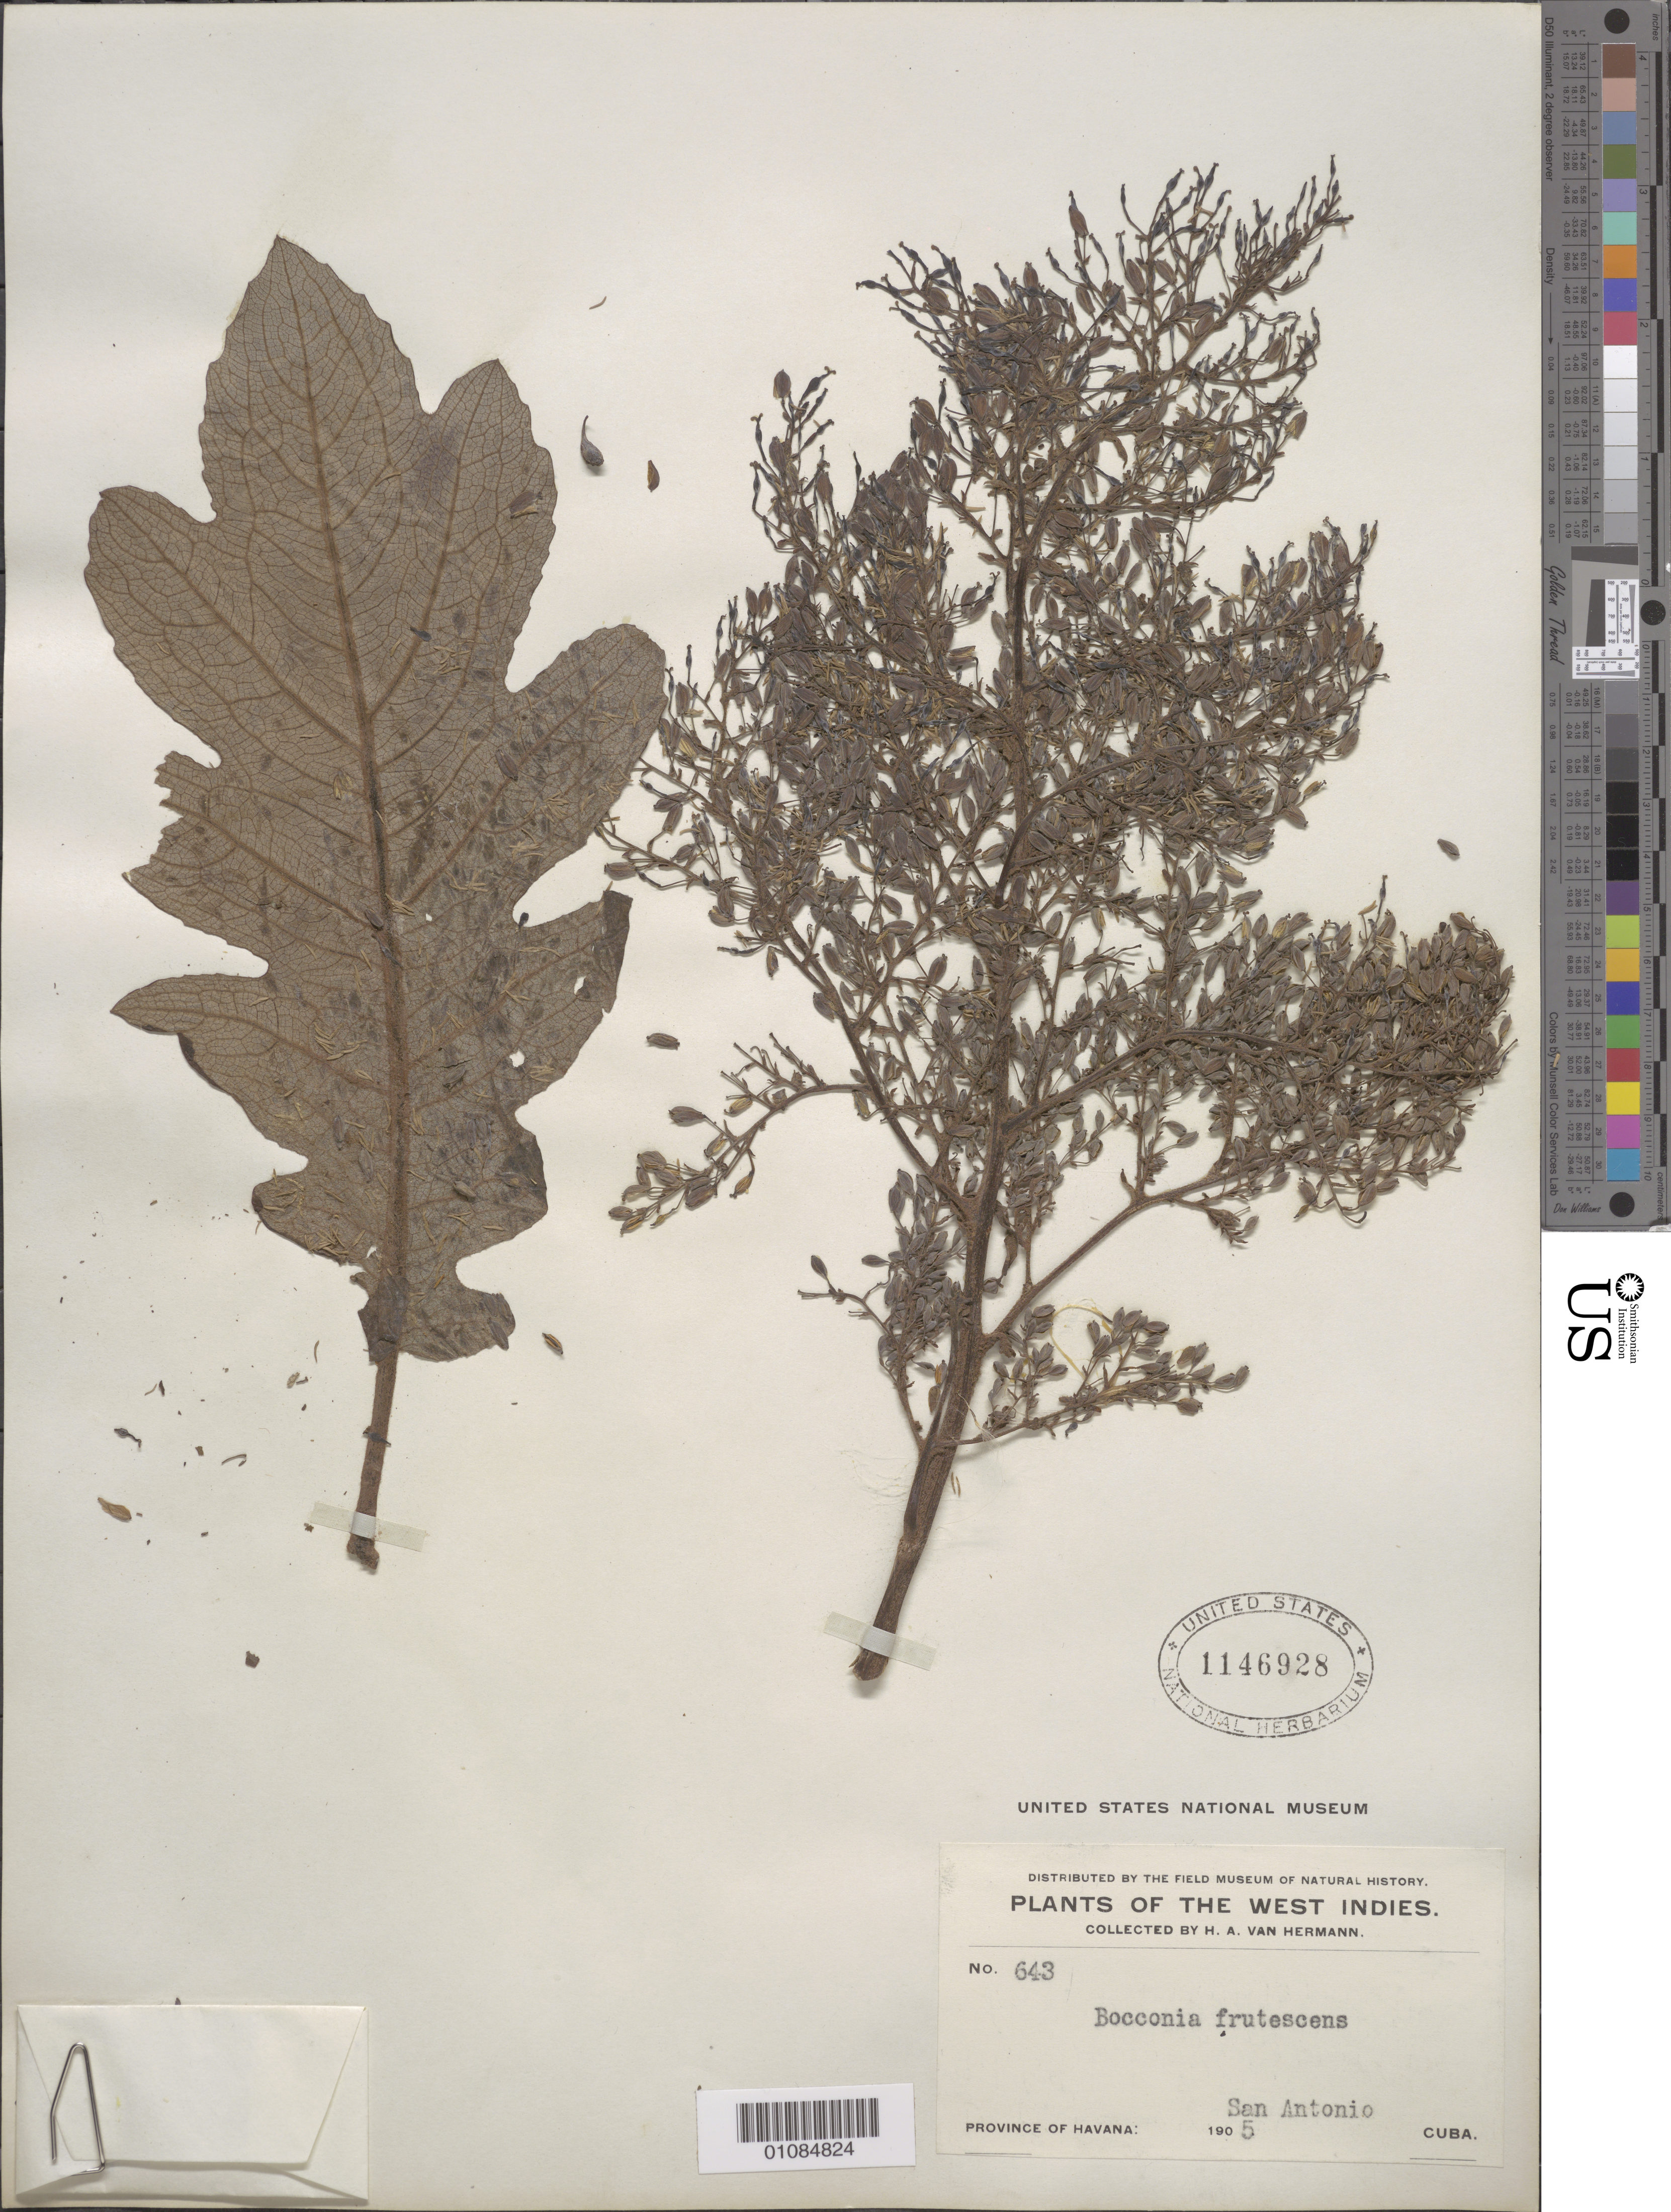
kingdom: Plantae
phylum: Tracheophyta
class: Magnoliopsida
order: Ranunculales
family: Papaveraceae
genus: Bocconia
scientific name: Bocconia frutescens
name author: L.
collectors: H. A. Van Hermann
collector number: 643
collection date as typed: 1905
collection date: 1905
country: Cuba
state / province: La Habana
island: Cuba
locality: La Habana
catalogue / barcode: US 1146928